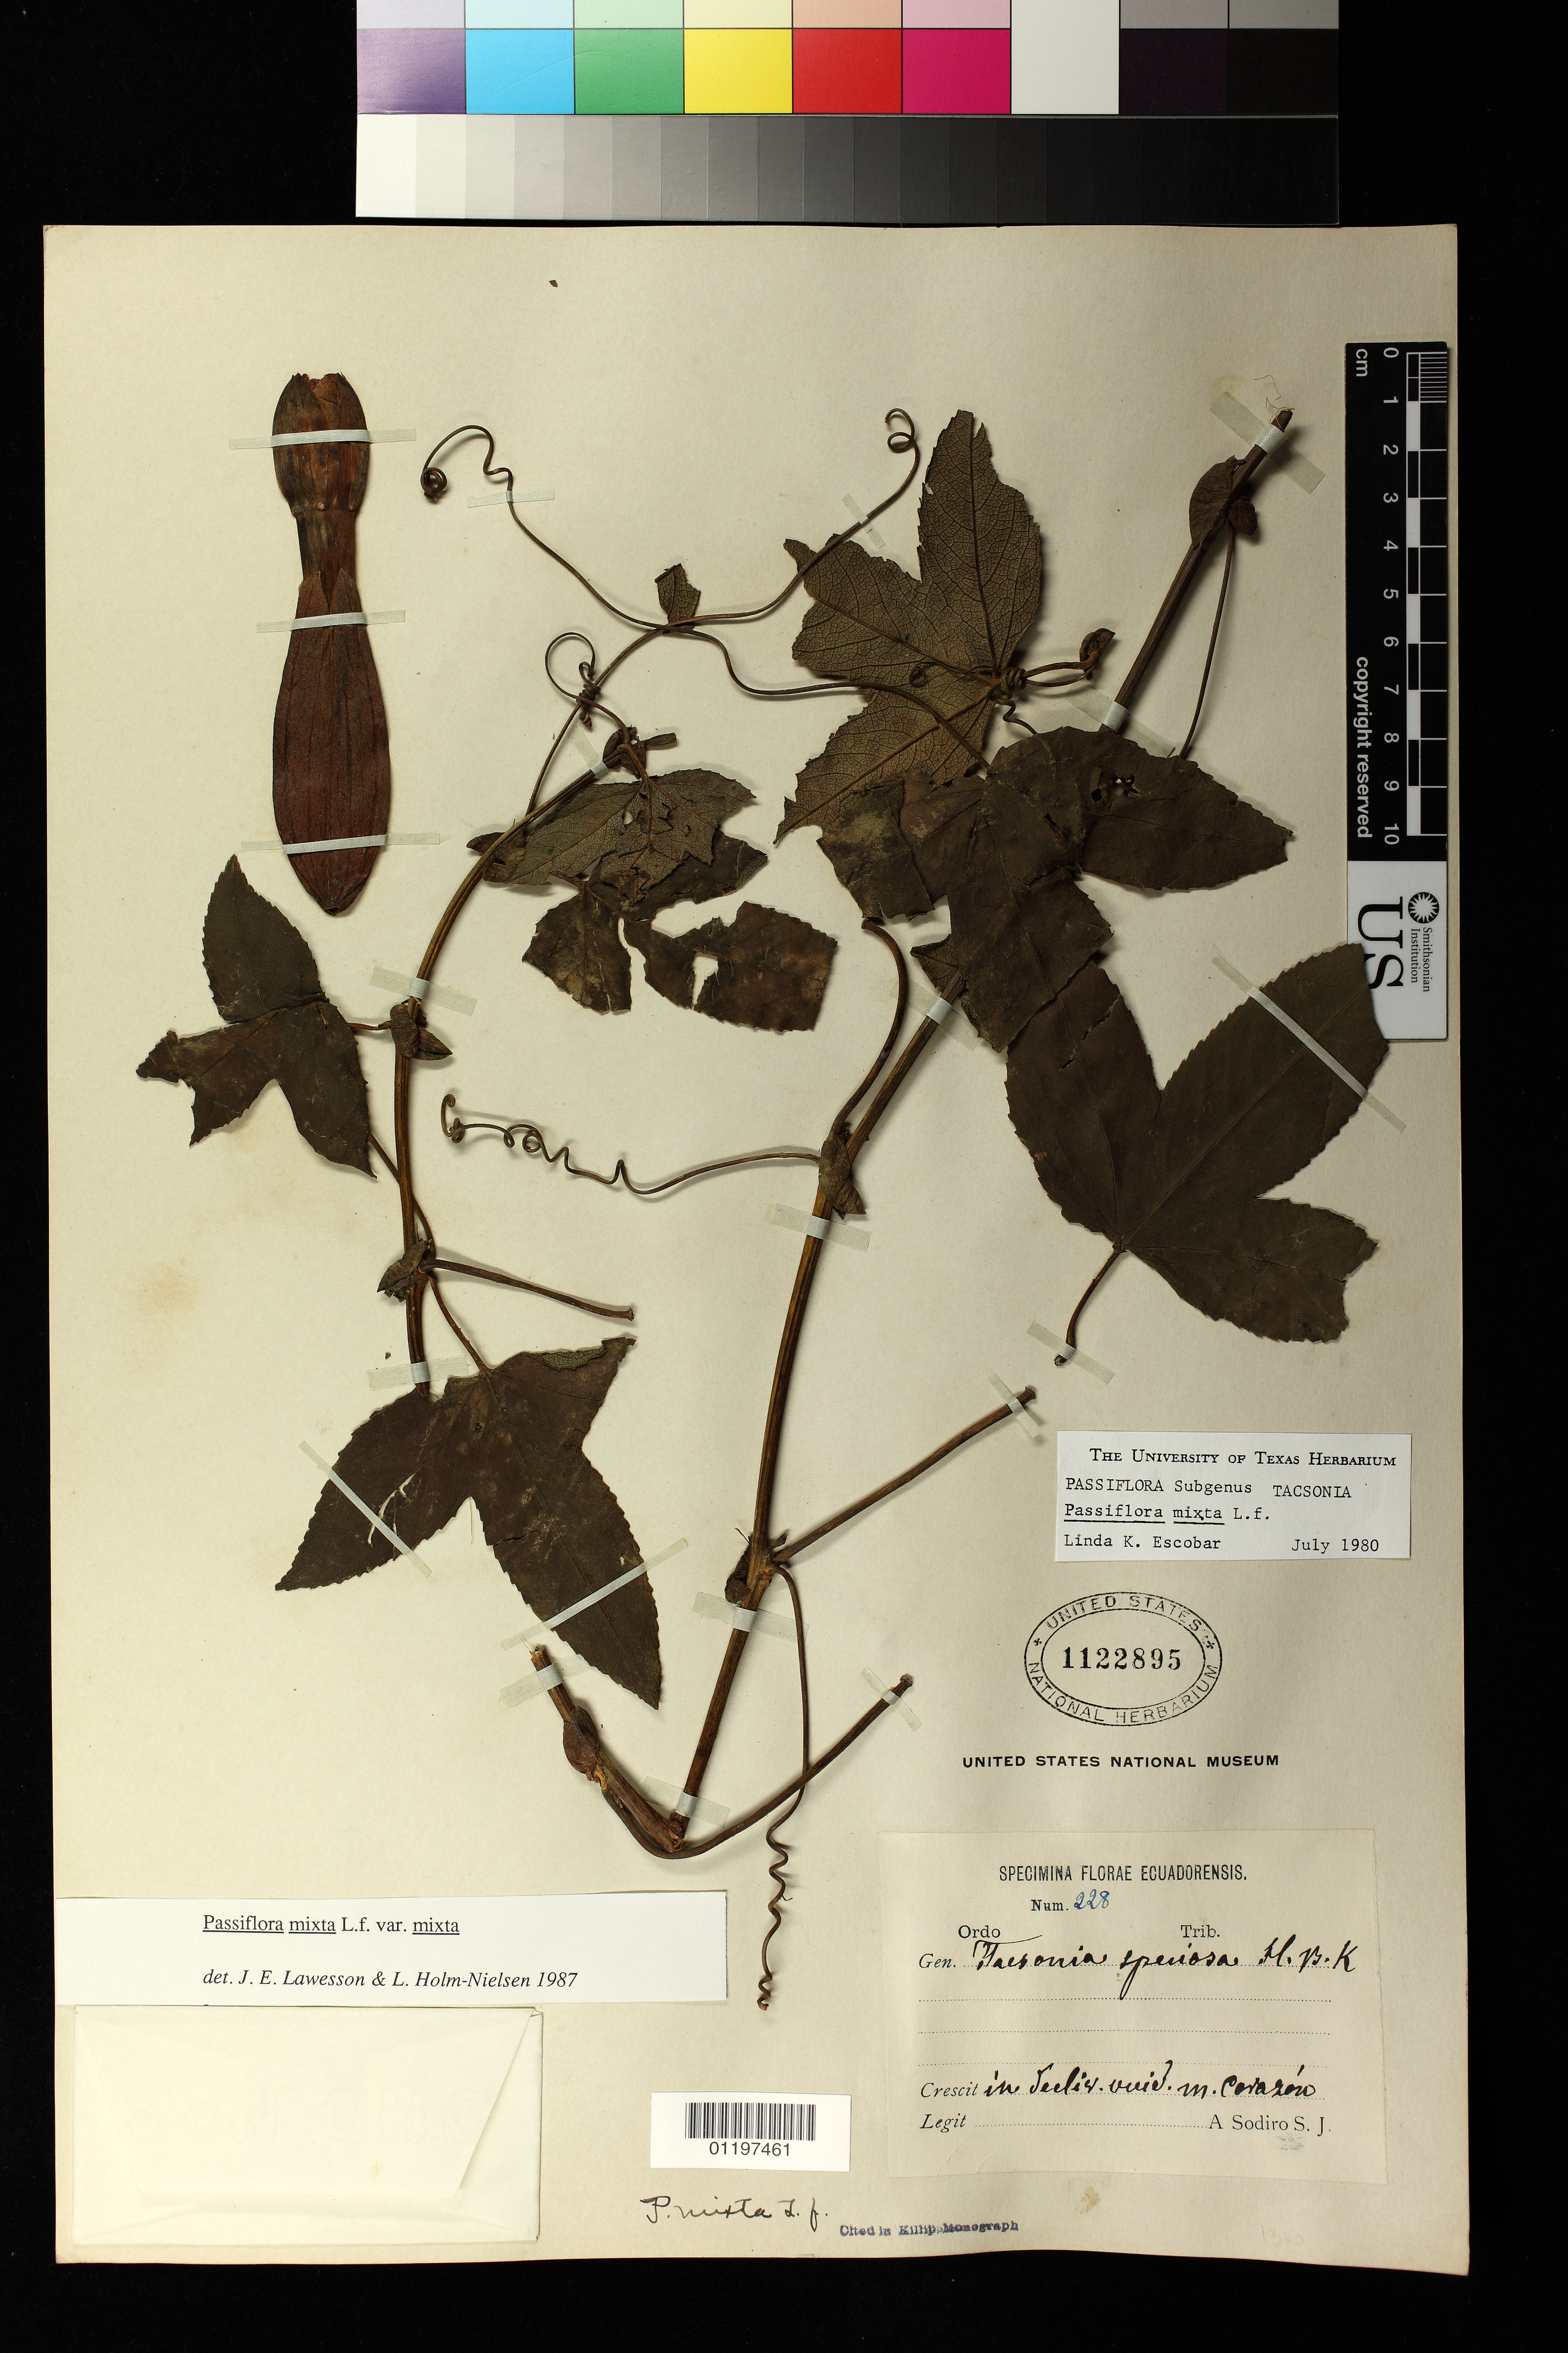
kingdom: Plantae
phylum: Tracheophyta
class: Magnoliopsida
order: Malpighiales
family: Passifloraceae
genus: Passiflora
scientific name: Passiflora mixta var. mixta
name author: L. f.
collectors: K. von Sneidern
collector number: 228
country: Ecuador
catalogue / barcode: US 1122895